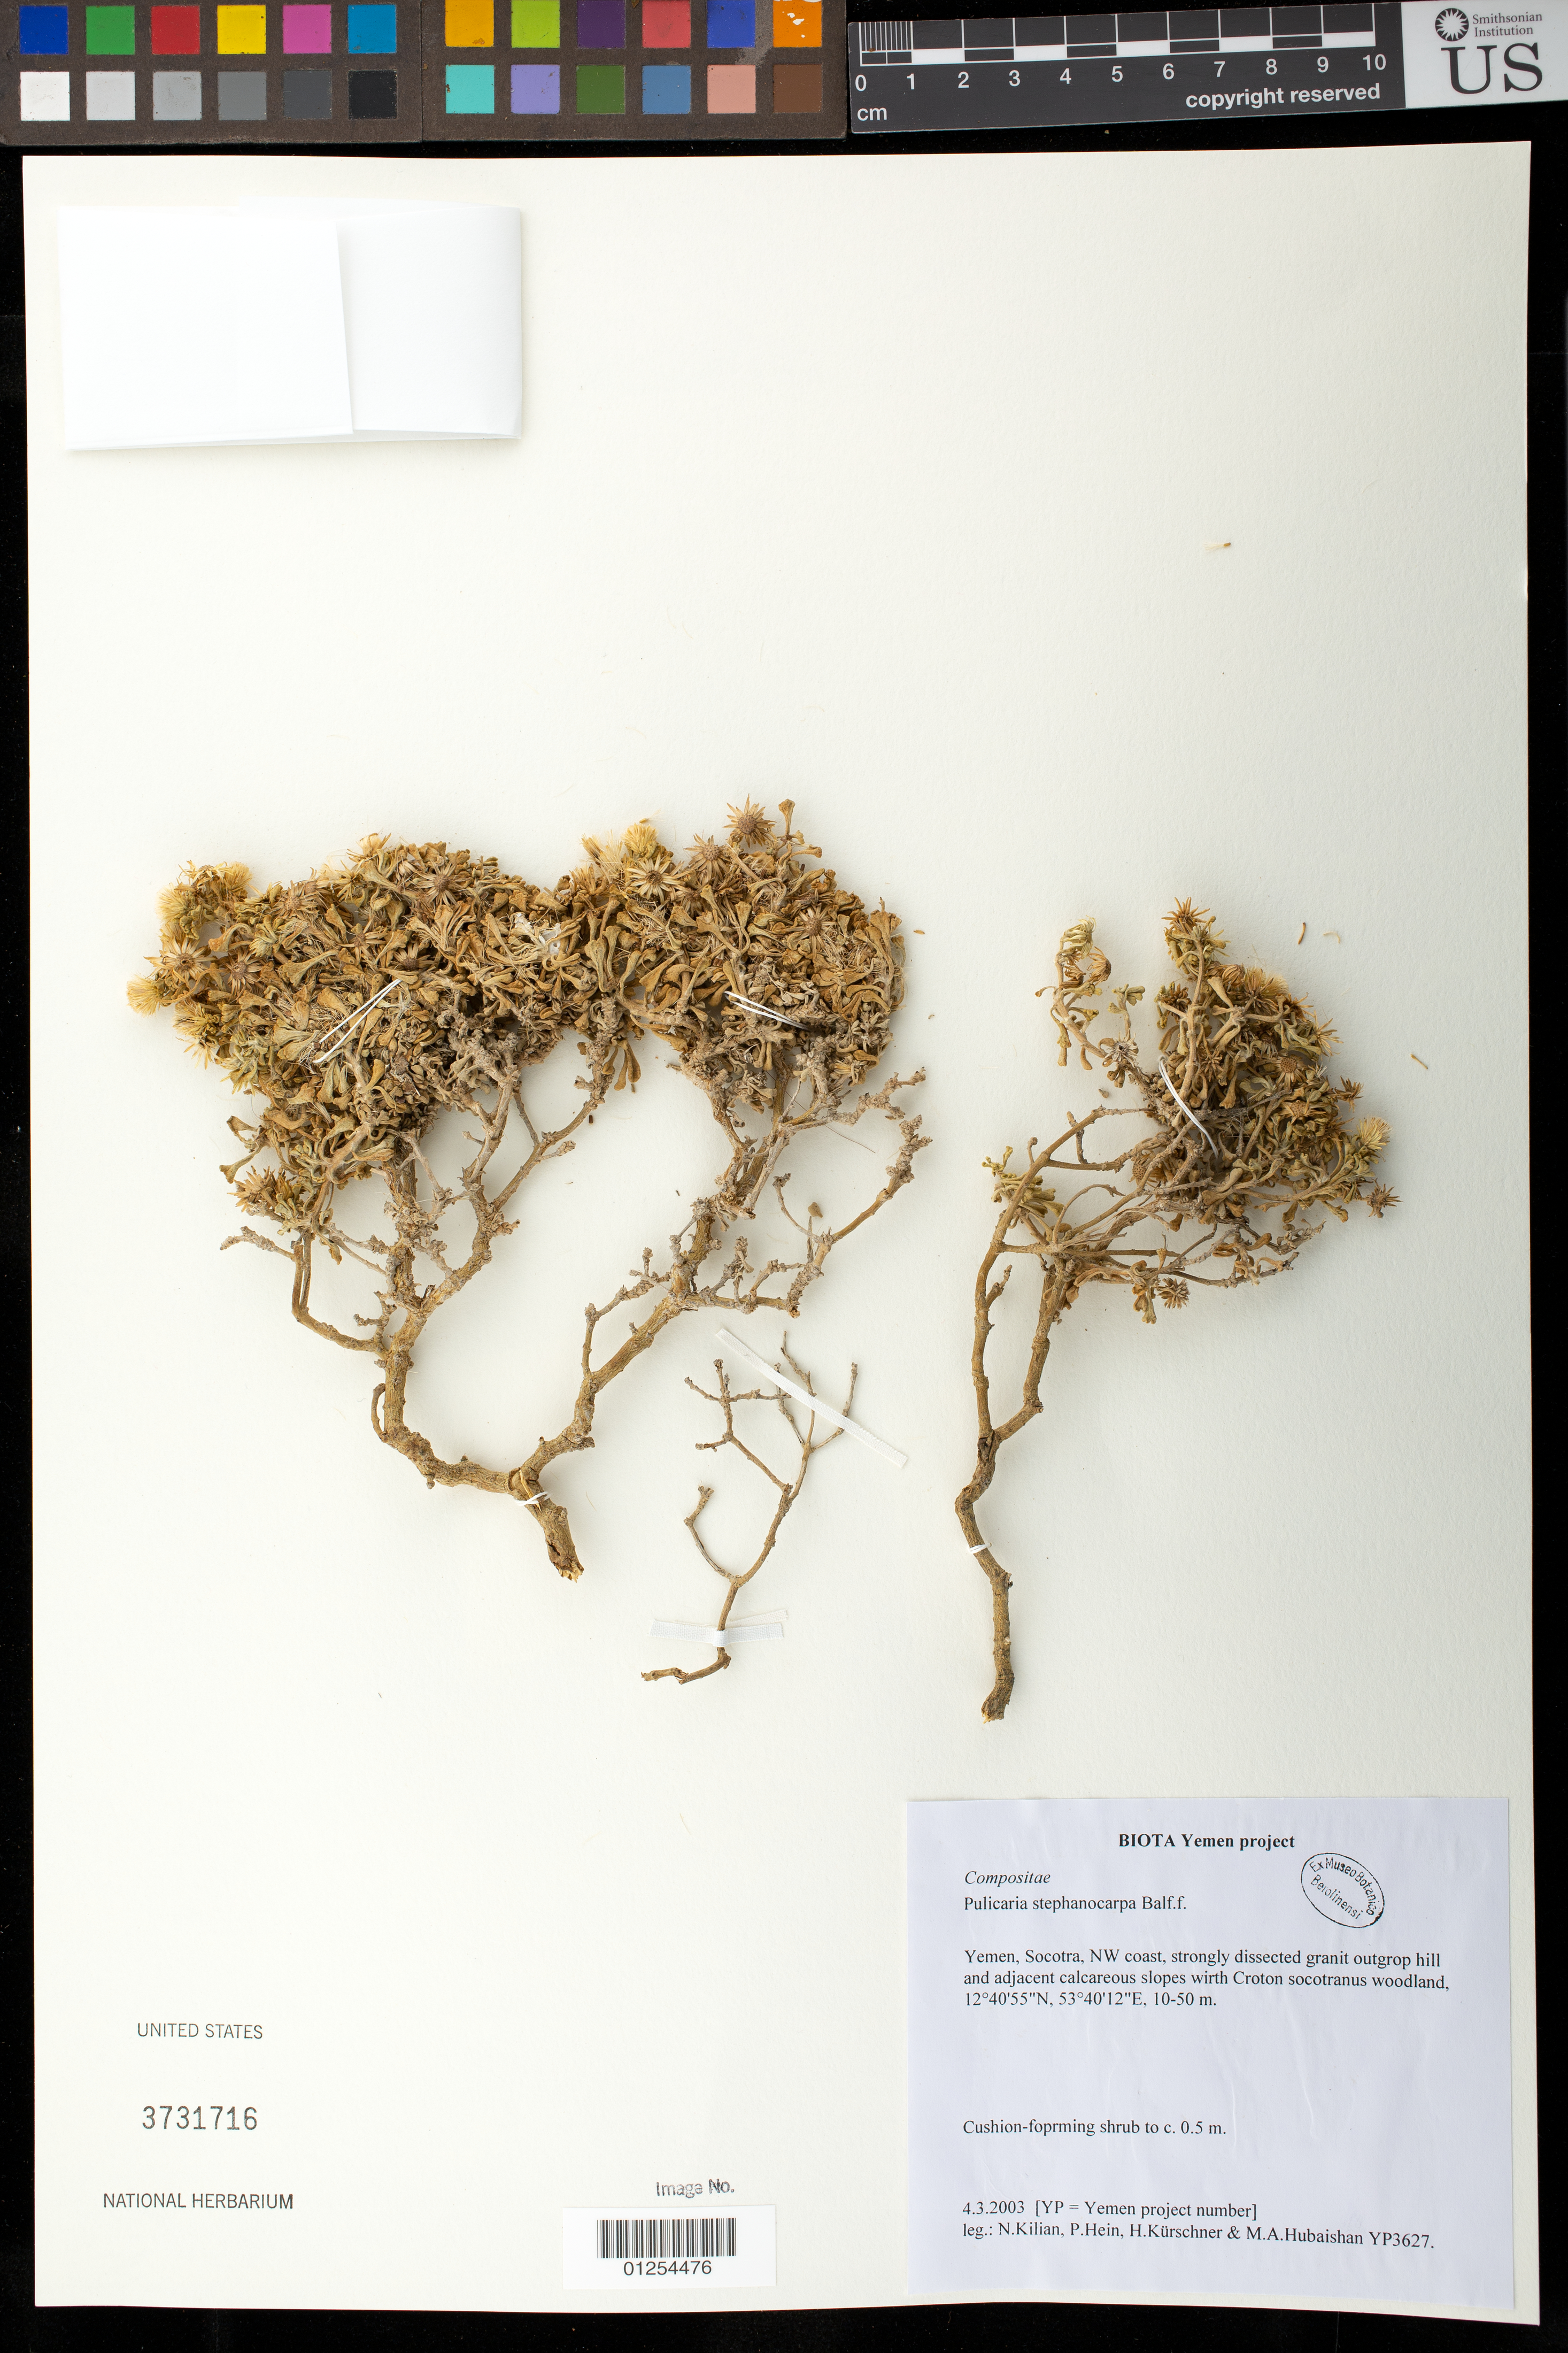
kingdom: Plantae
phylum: Tracheophyta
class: Magnoliopsida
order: Asterales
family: Asteraceae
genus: Pulicaria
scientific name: Pulicaria stephanocarpa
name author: Balf. f.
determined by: Kilian, Norbert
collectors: N. Kilian, P. Hein & M. Hubaishan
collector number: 3627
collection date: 2003-03-04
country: Yemen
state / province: Shabwah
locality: Yemen, Socotra, NW coast,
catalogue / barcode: US 3731716